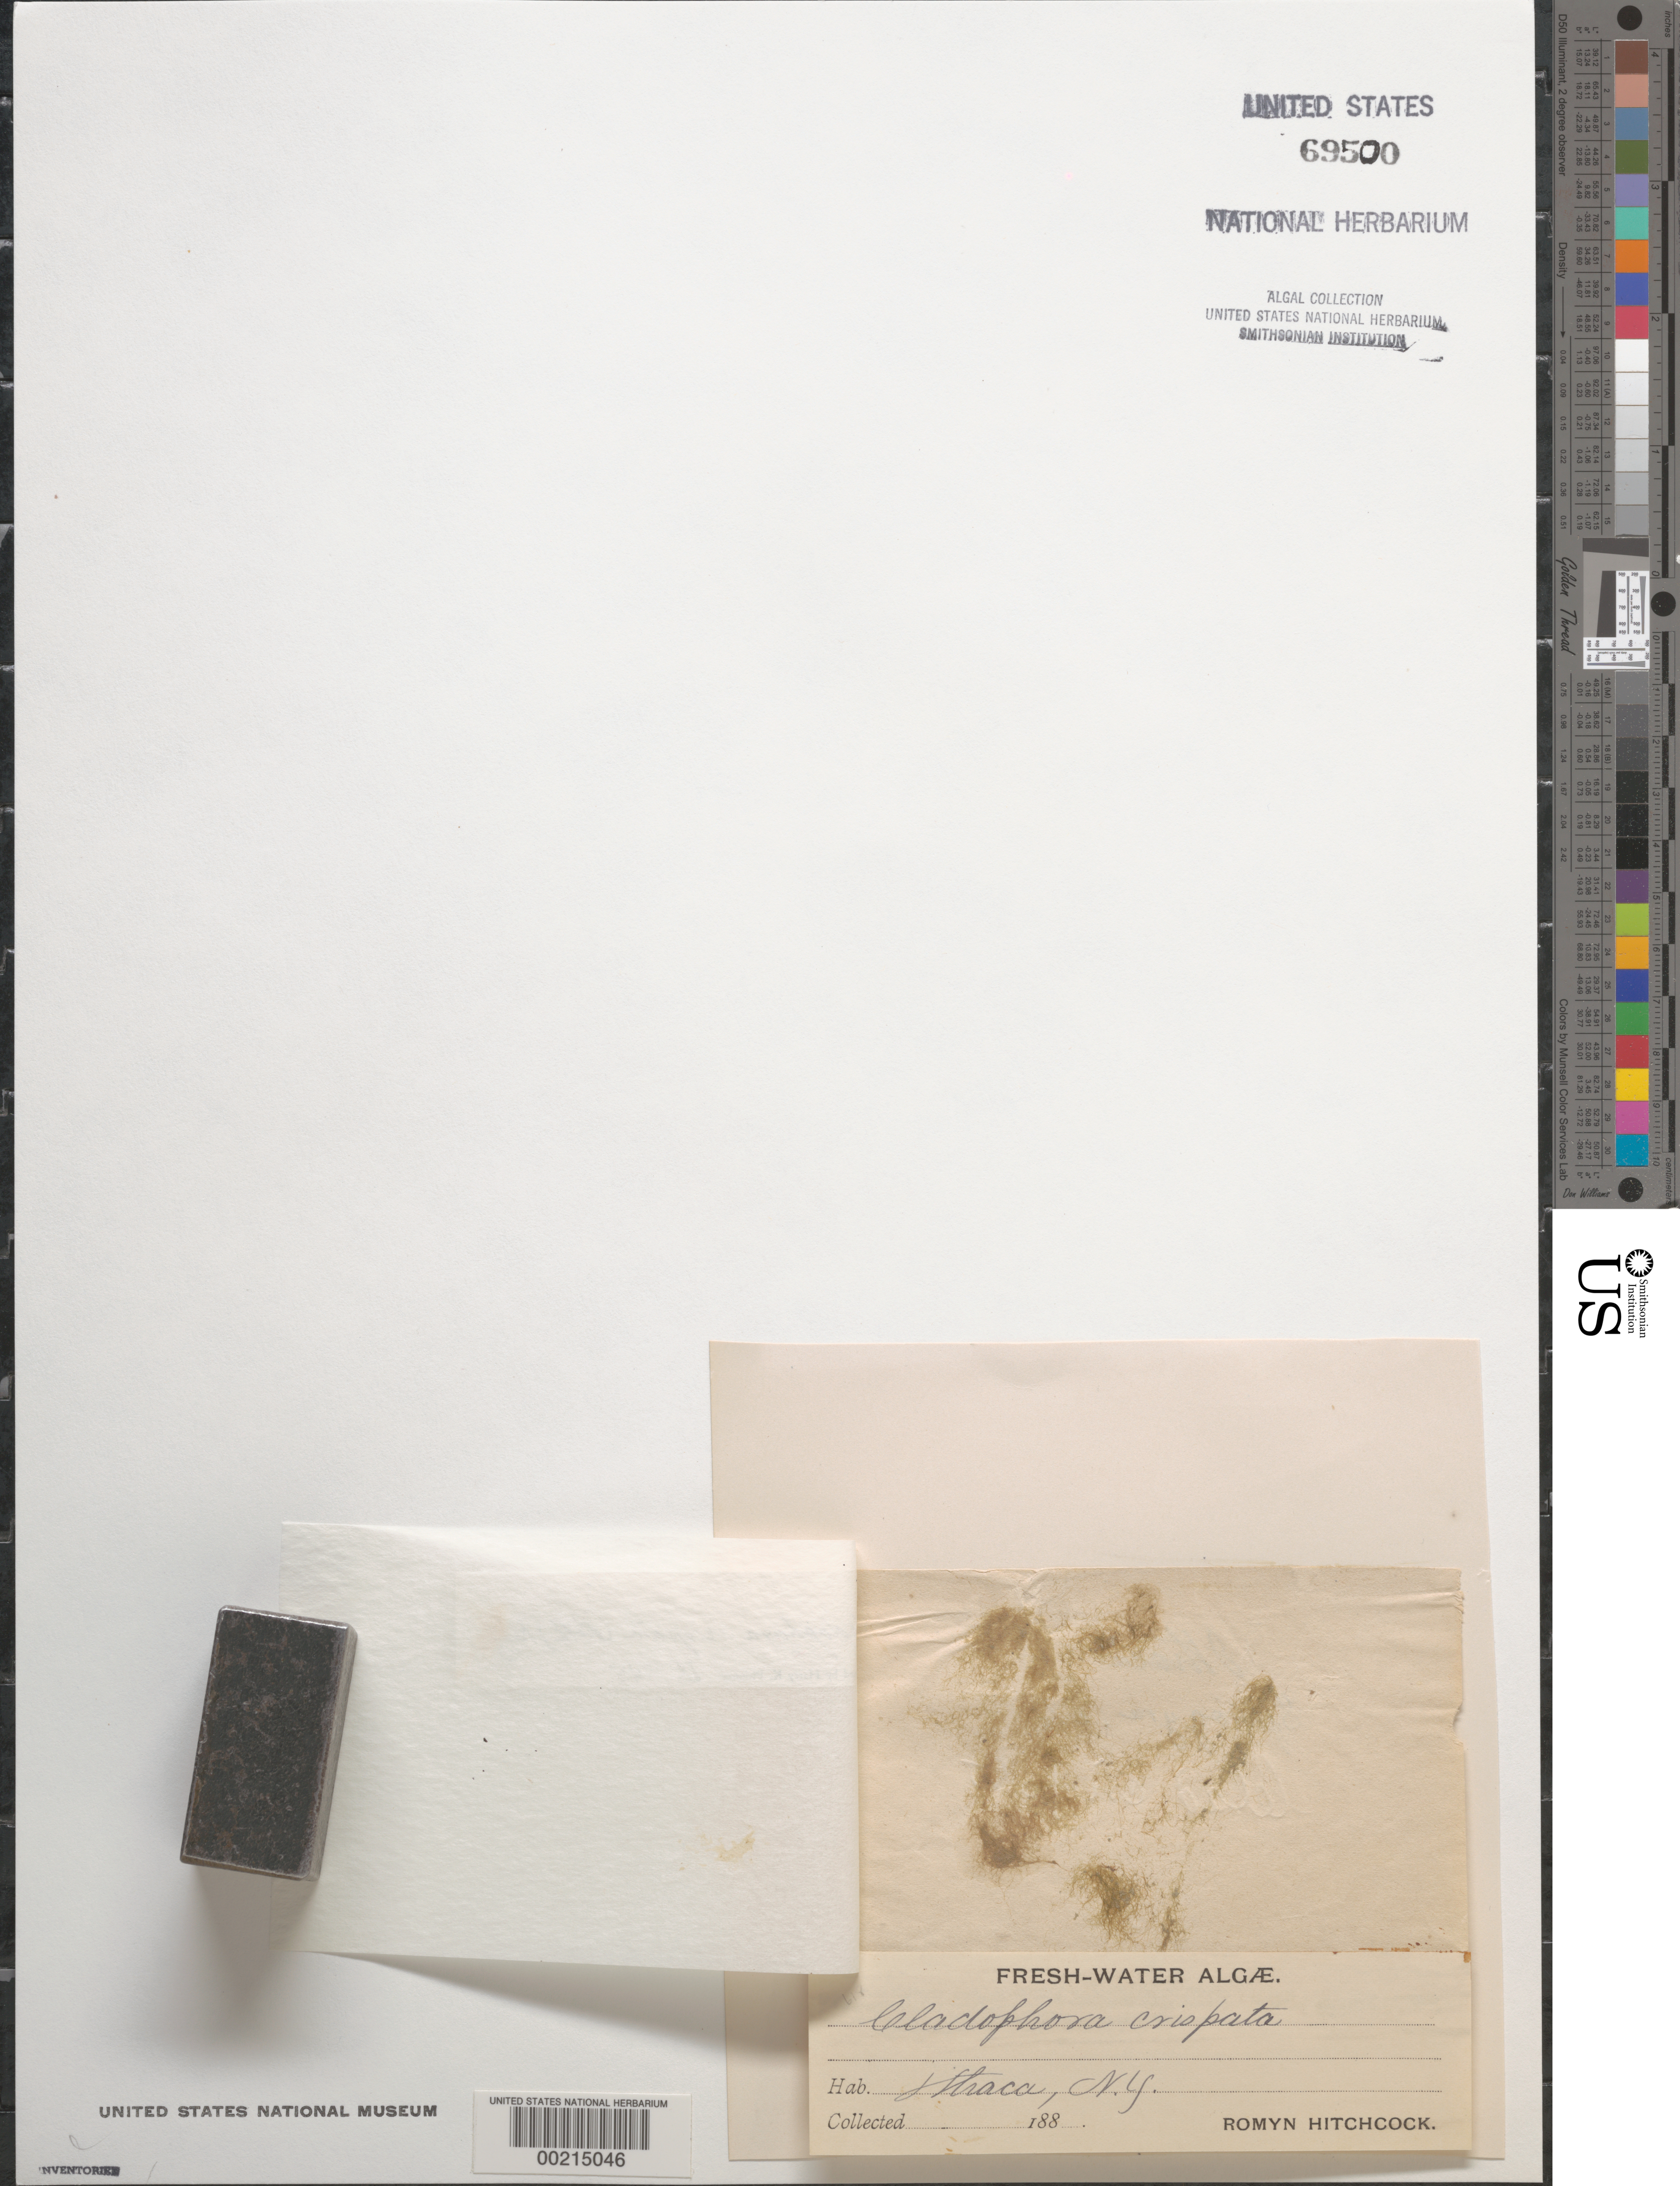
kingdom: Plantae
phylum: Chlorophyta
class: Ulvophyceae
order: Siphonocladales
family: Boodleaceae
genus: Cladophoropsis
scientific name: Cladophoropsis membranacea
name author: (Hofman-Bang) Børgesen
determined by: Algae name updating Project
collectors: R. Hitchcock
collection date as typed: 188-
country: United States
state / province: New York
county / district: Tompkins County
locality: Ithaca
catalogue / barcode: US 69500